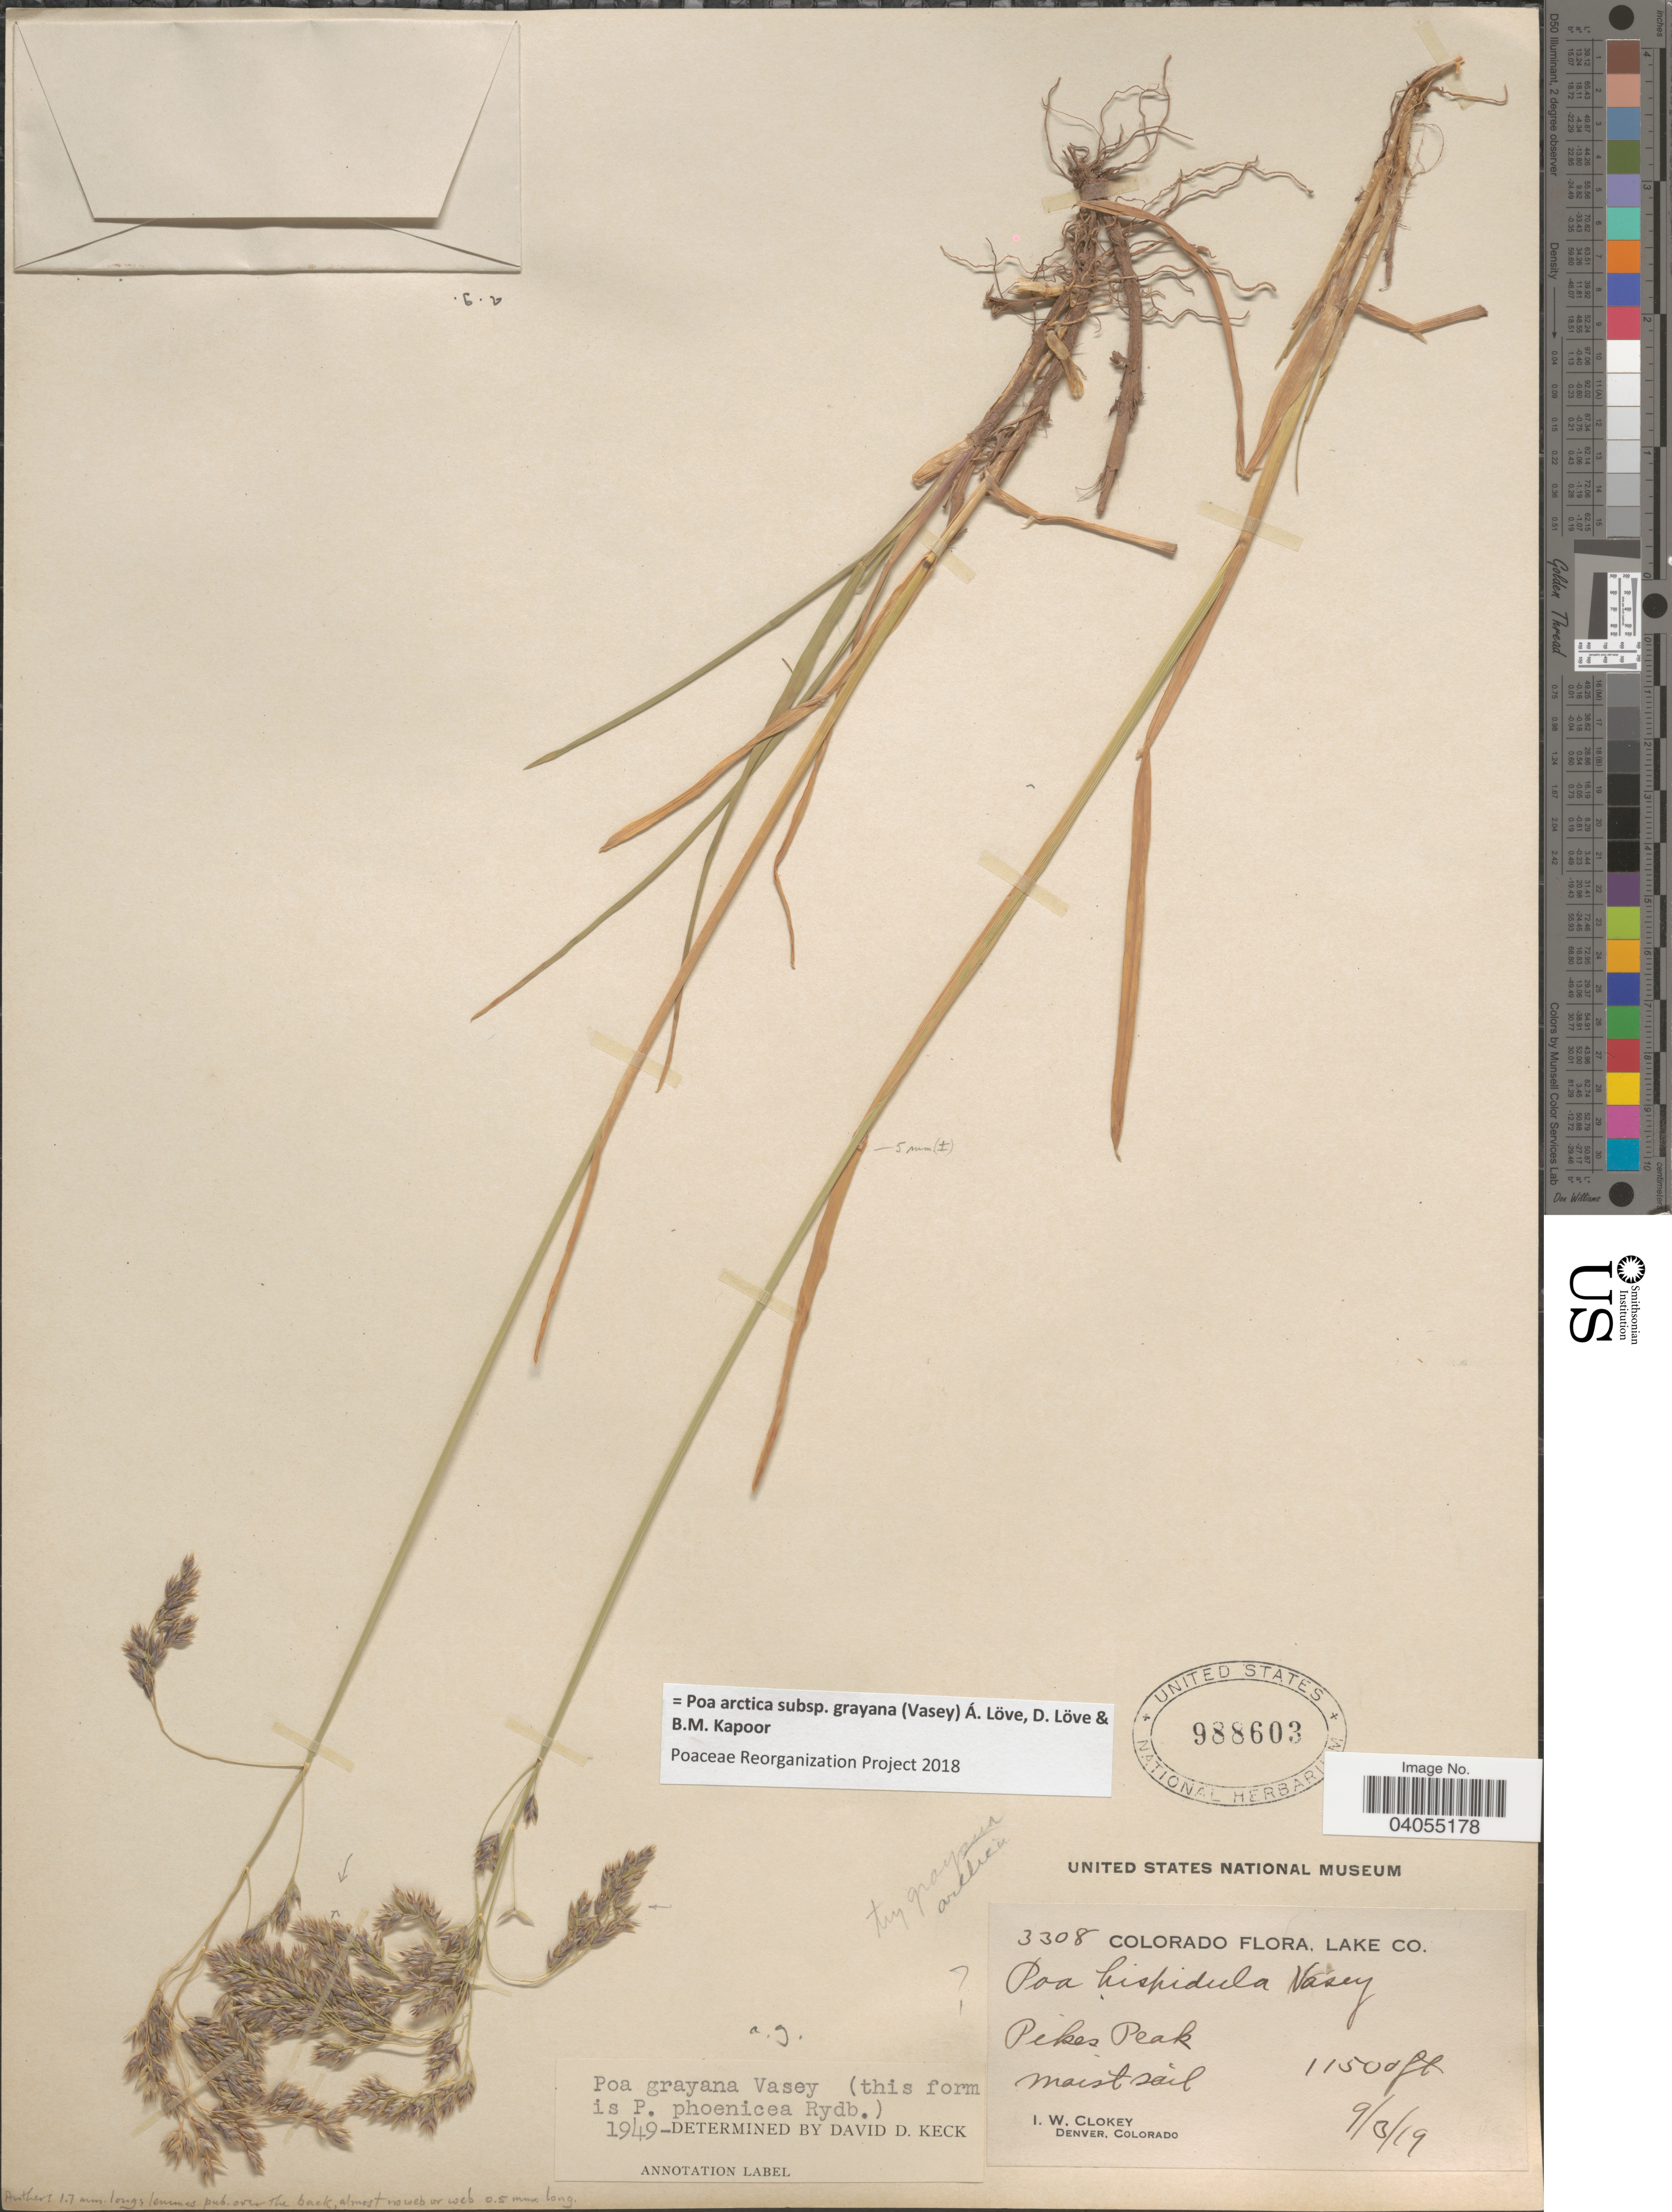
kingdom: Plantae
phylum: Tracheophyta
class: Liliopsida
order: Poales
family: Poaceae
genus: Poa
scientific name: Poa arctica subsp. grayana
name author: (Vasey) Á. Löve et al.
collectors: I. W. Clokey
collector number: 3308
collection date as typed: Transcribed d/m/y: 3/9/19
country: United States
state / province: Colorado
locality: Lake Co. Pikes Peak.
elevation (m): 3505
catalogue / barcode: US 988603